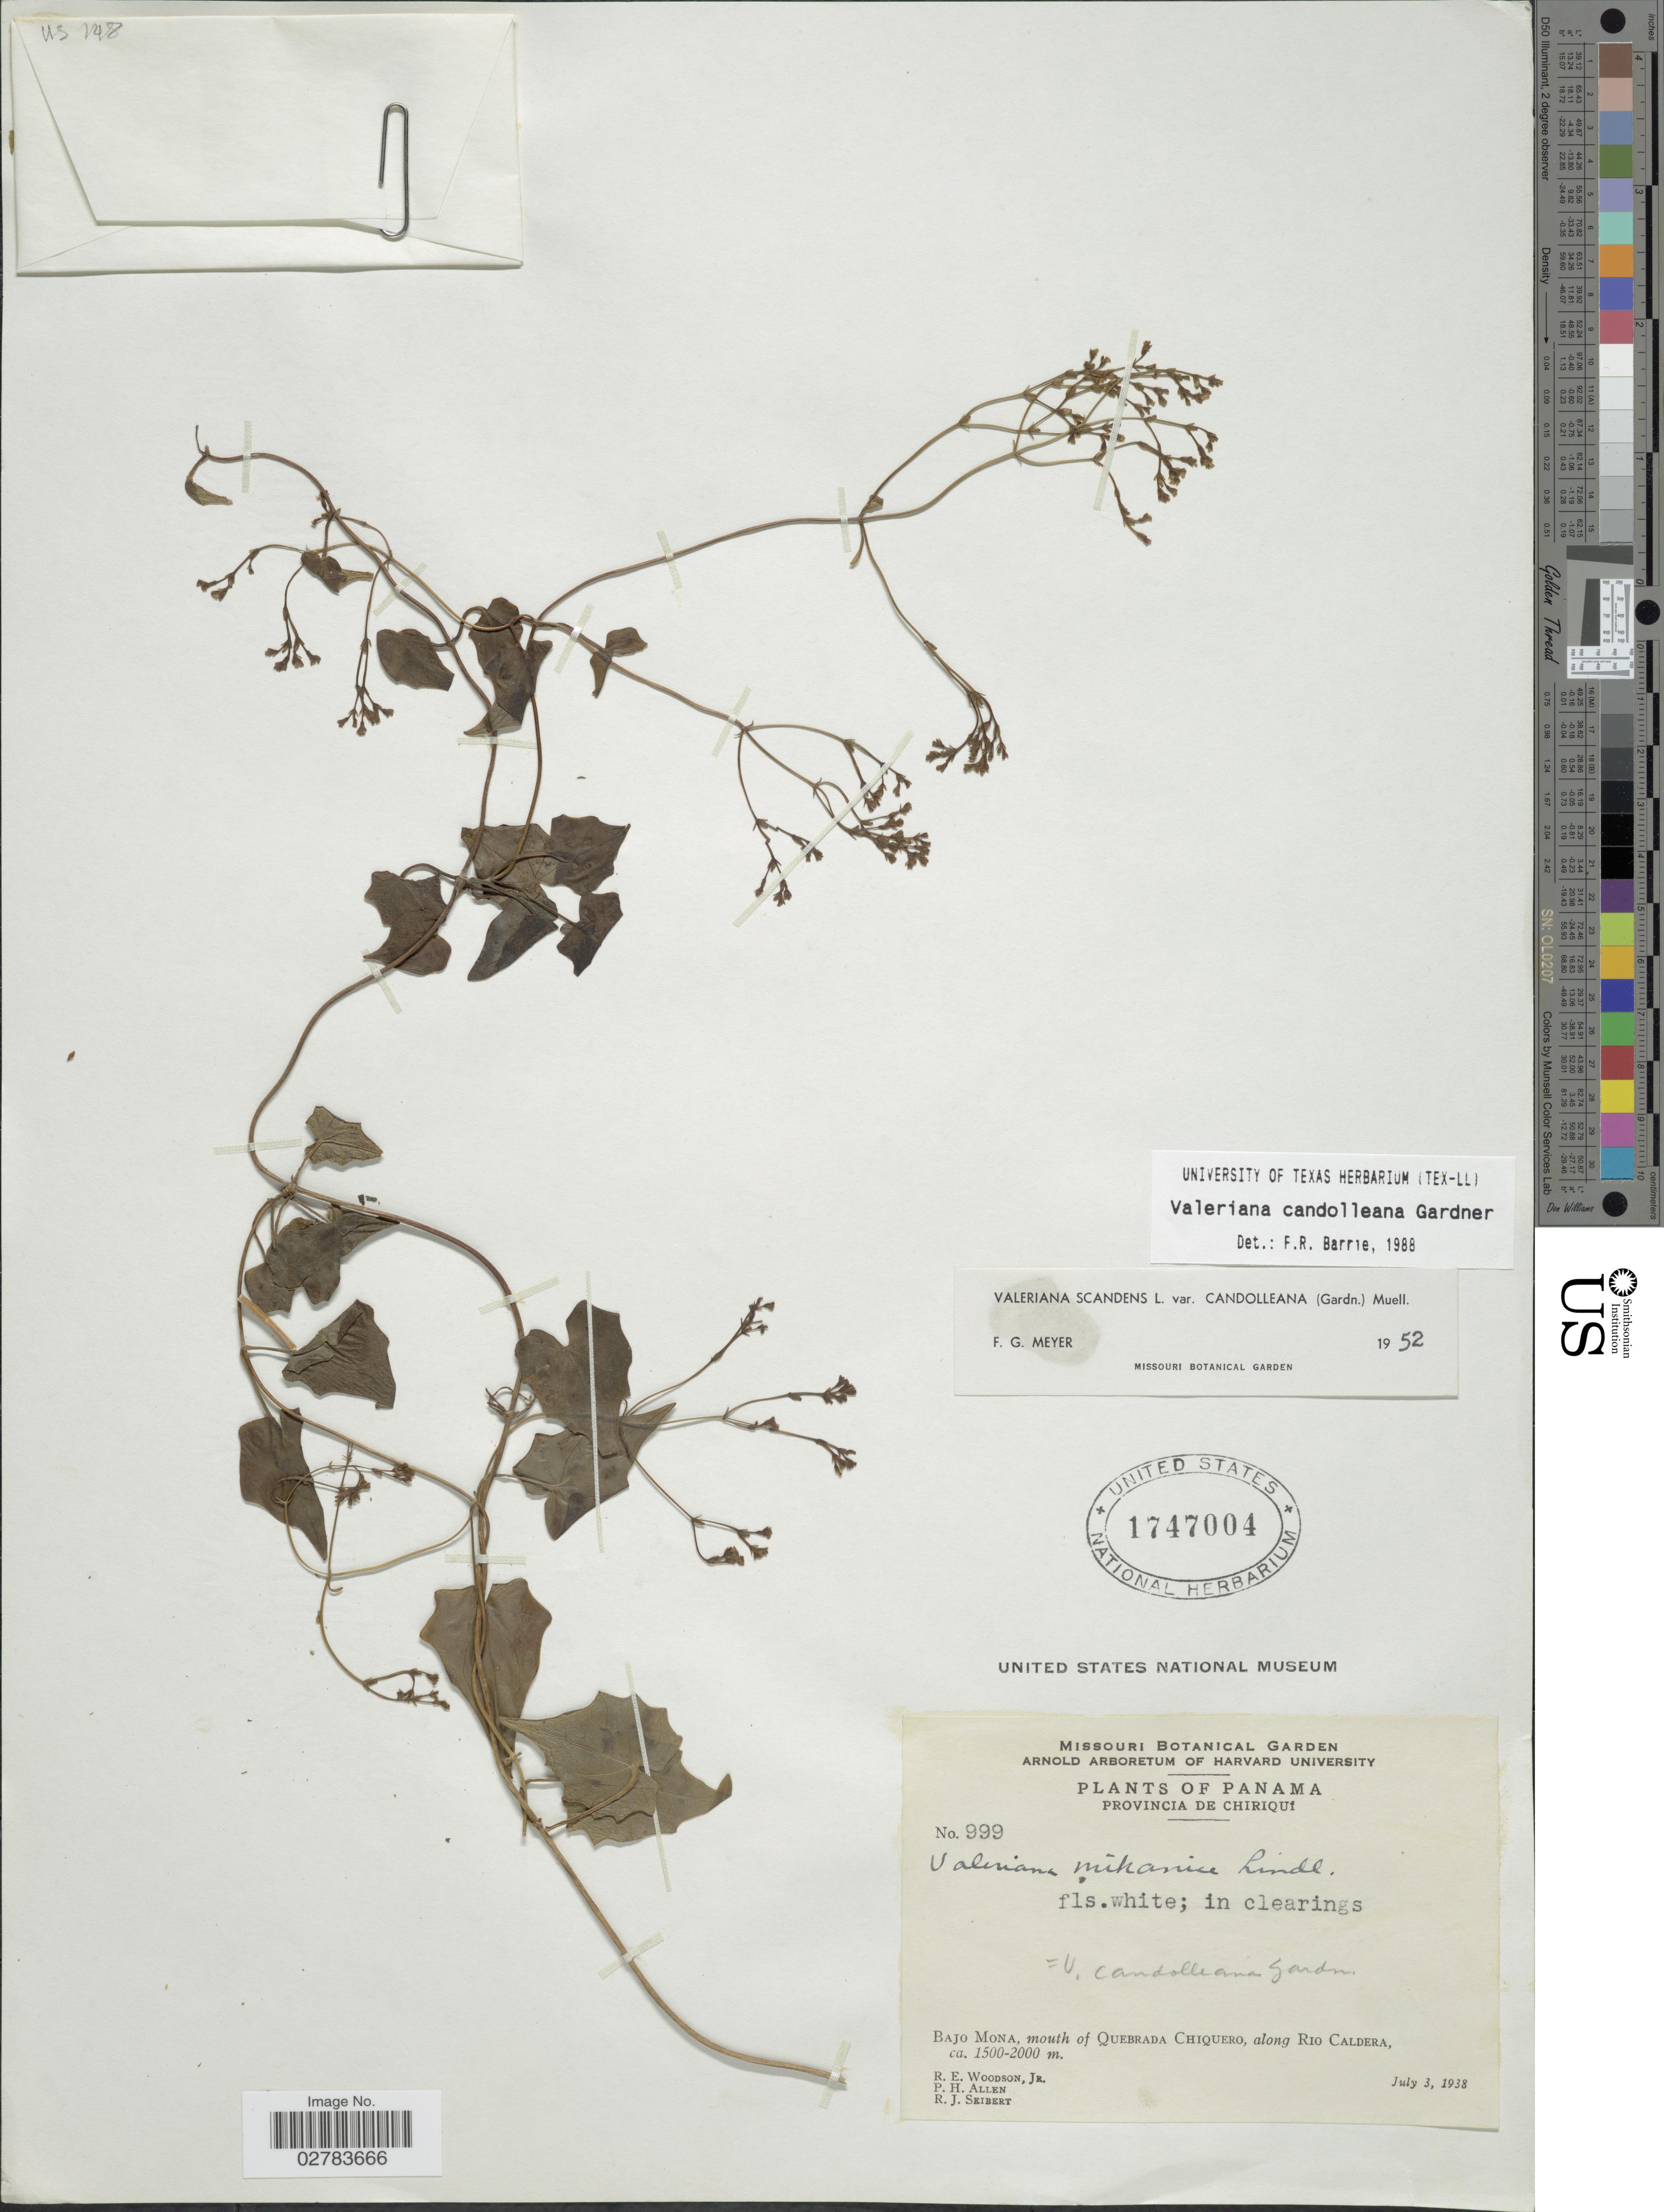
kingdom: Plantae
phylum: Tracheophyta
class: Magnoliopsida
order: Dipsacales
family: Caprifoliaceae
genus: Valeriana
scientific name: Valeriana candolleana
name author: Gardner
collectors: R. E. Woodson, P. H. Allen & R. J. Seibert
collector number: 999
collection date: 1938-07-03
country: Panama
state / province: Chiriqui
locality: Bajo Mona, mouth of Quebrada Chiquero, along Rio Caldera.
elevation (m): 1500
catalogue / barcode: US 1747004